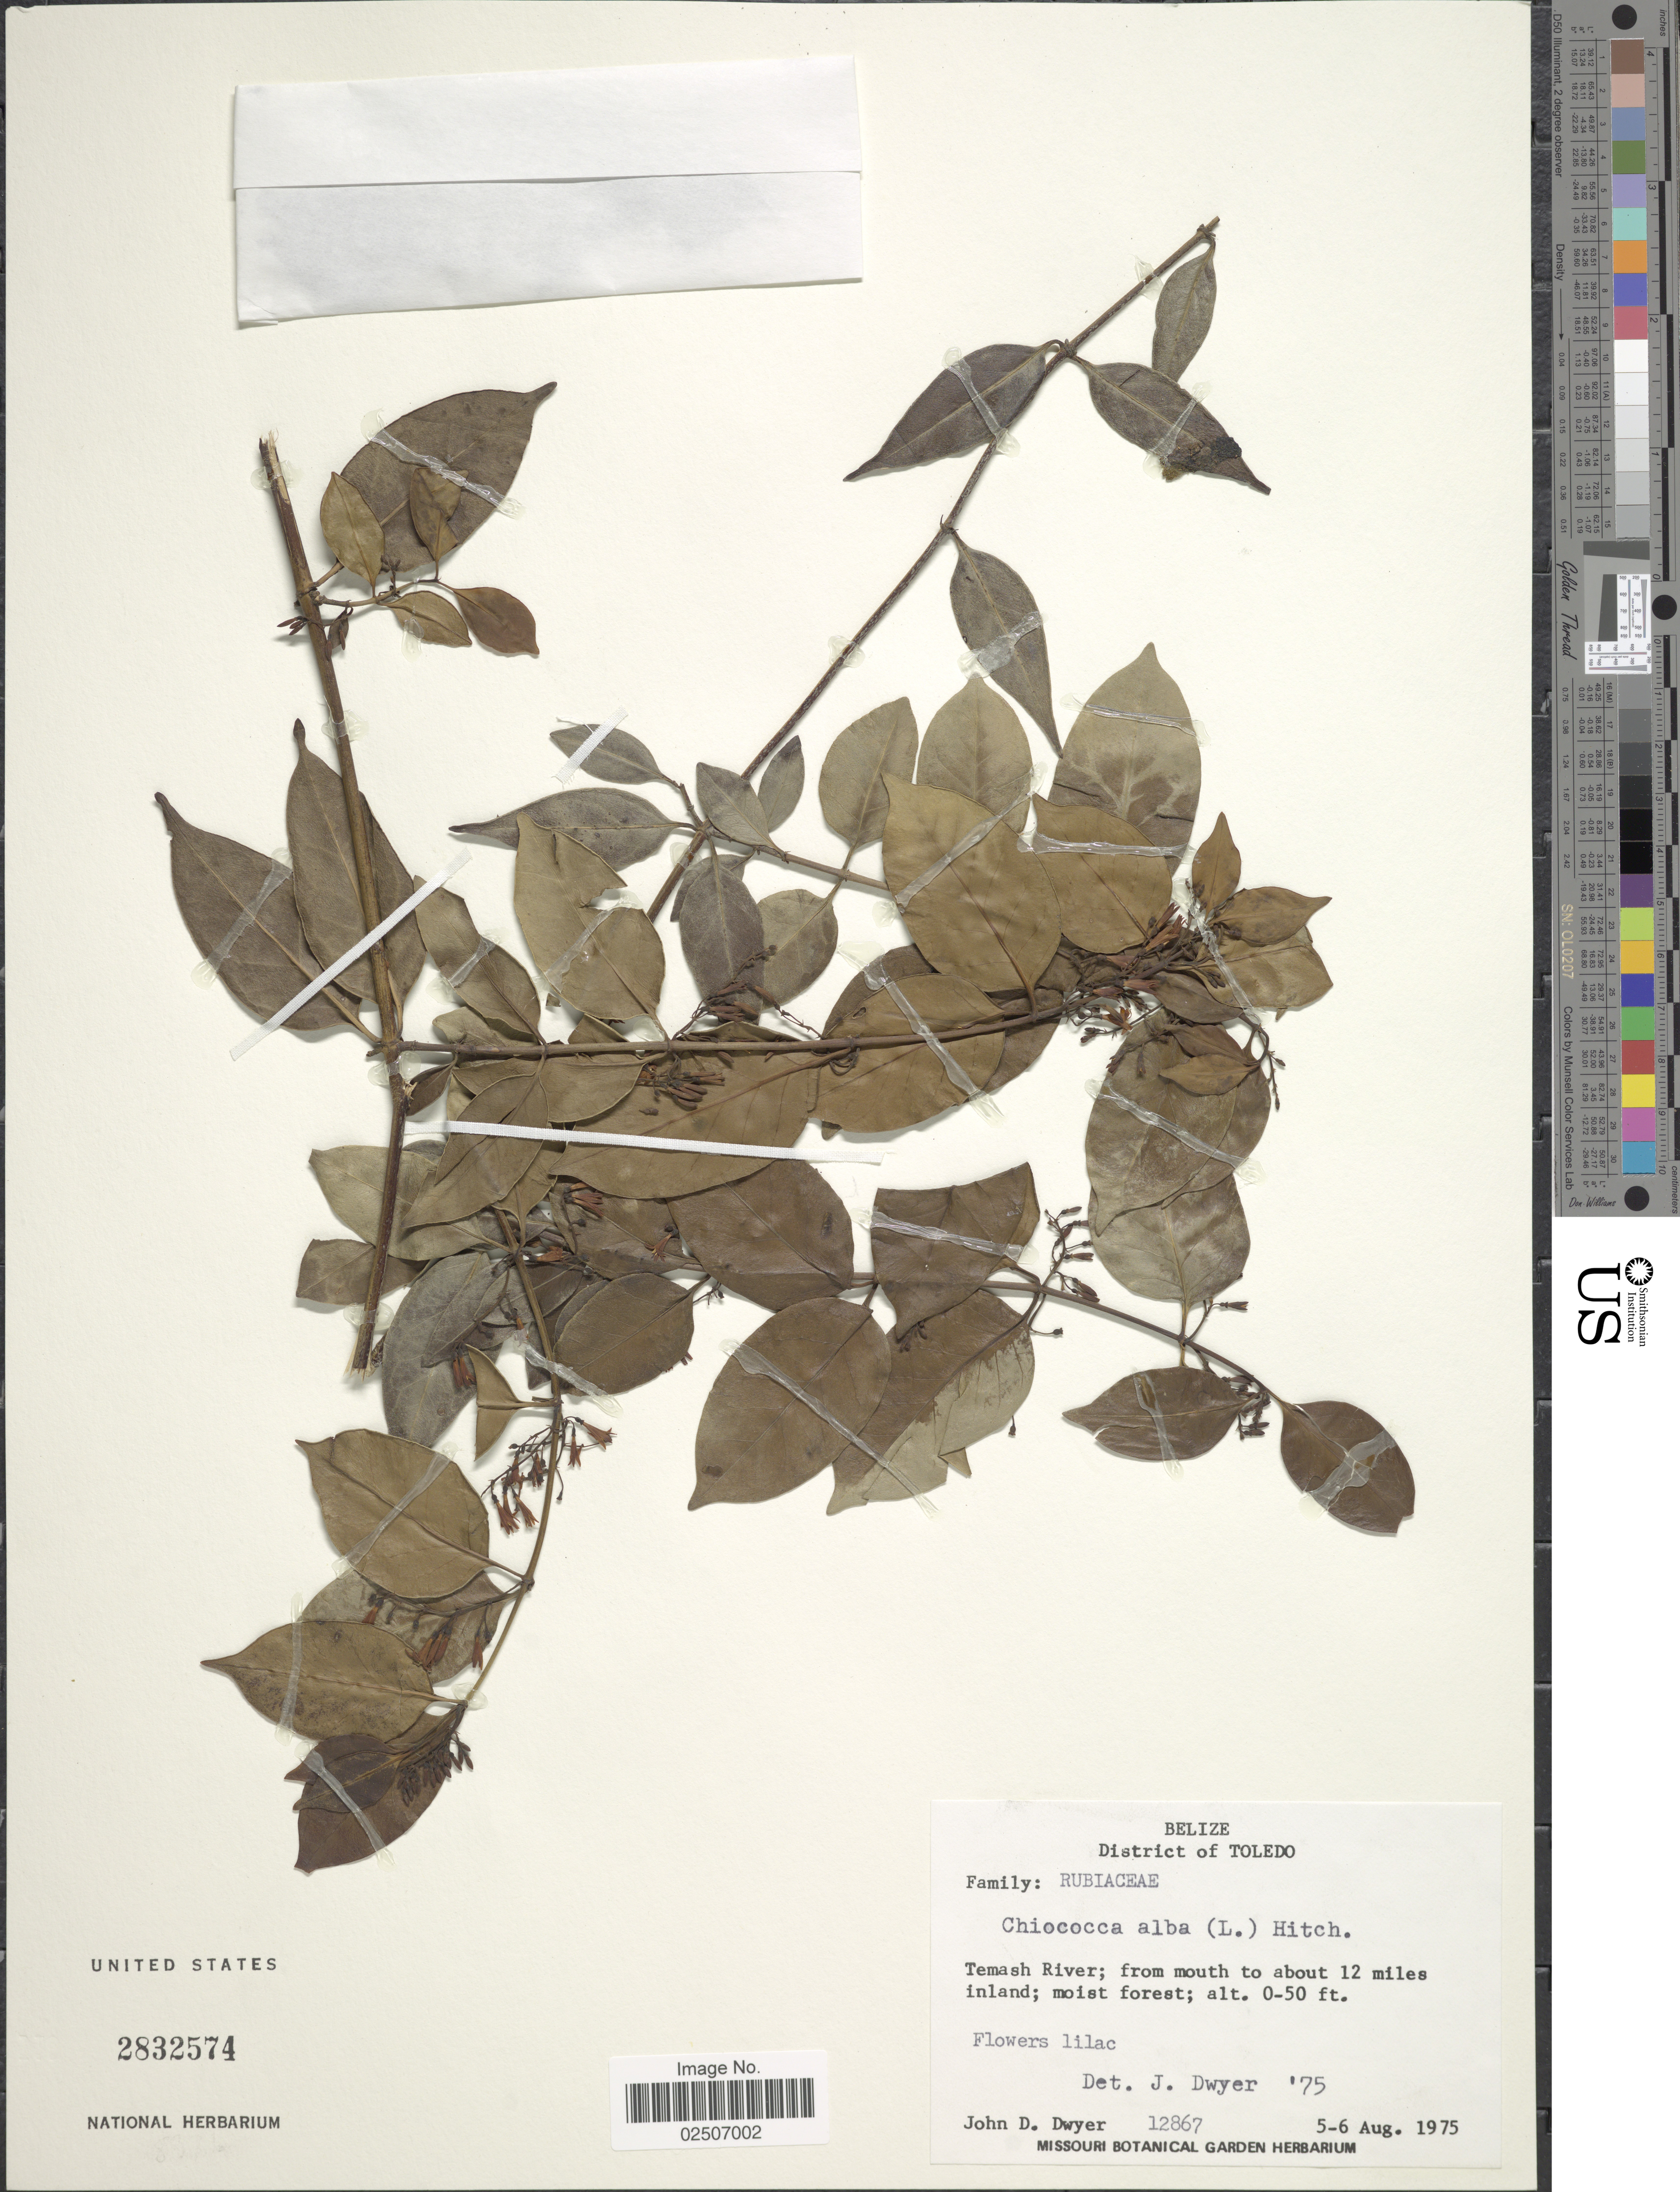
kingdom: Plantae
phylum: Tracheophyta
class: Magnoliopsida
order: Gentianales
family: Rubiaceae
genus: Chiococca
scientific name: Chiococca alba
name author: (L.) Hitchc.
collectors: J. D. Dwyer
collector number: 12867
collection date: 1975-08-05/1975-08-06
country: Belize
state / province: Toledo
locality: Temash River; from mouth to about 12 miles inland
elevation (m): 0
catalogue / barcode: US 2832574